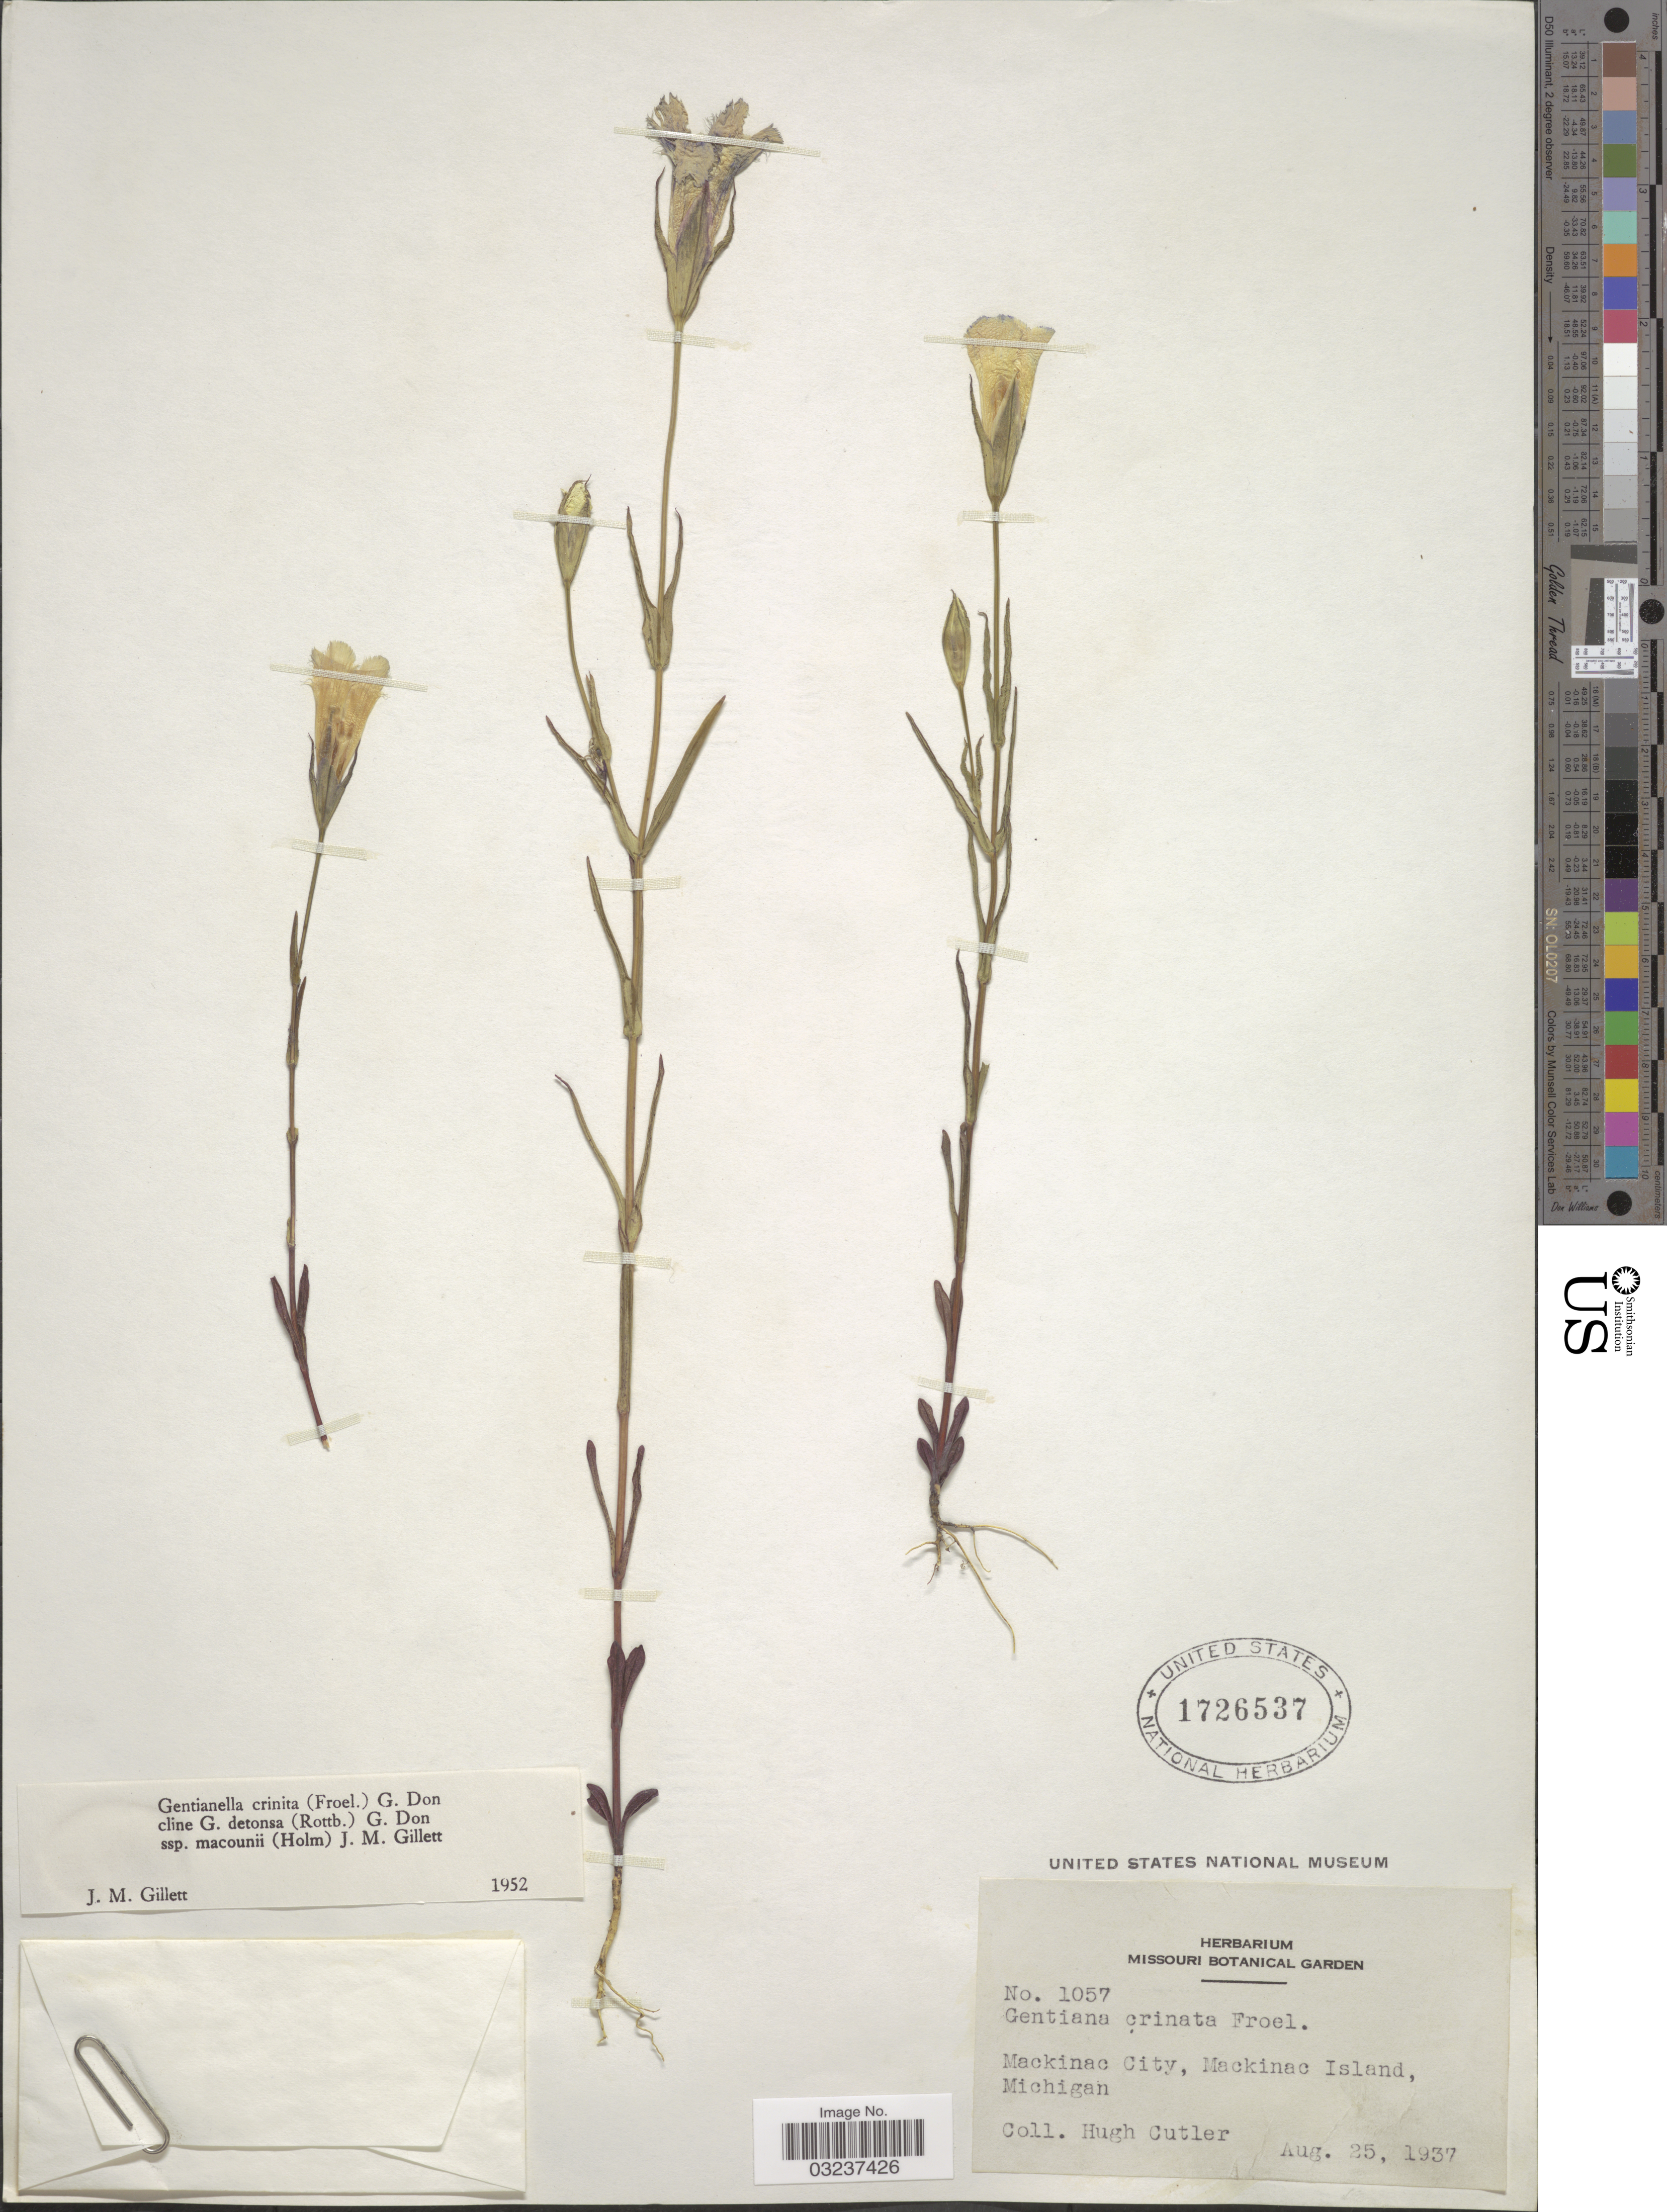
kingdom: Plantae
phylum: Tracheophyta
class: Magnoliopsida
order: Gentianales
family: Gentianaceae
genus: Gentianella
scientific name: Gentianella crinita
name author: (Froel.) G. Don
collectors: H. C. Cutler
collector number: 1057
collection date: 1937-08-25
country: United States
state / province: Michigan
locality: Mackinac City, Mackinac Island.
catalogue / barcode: US 1726537